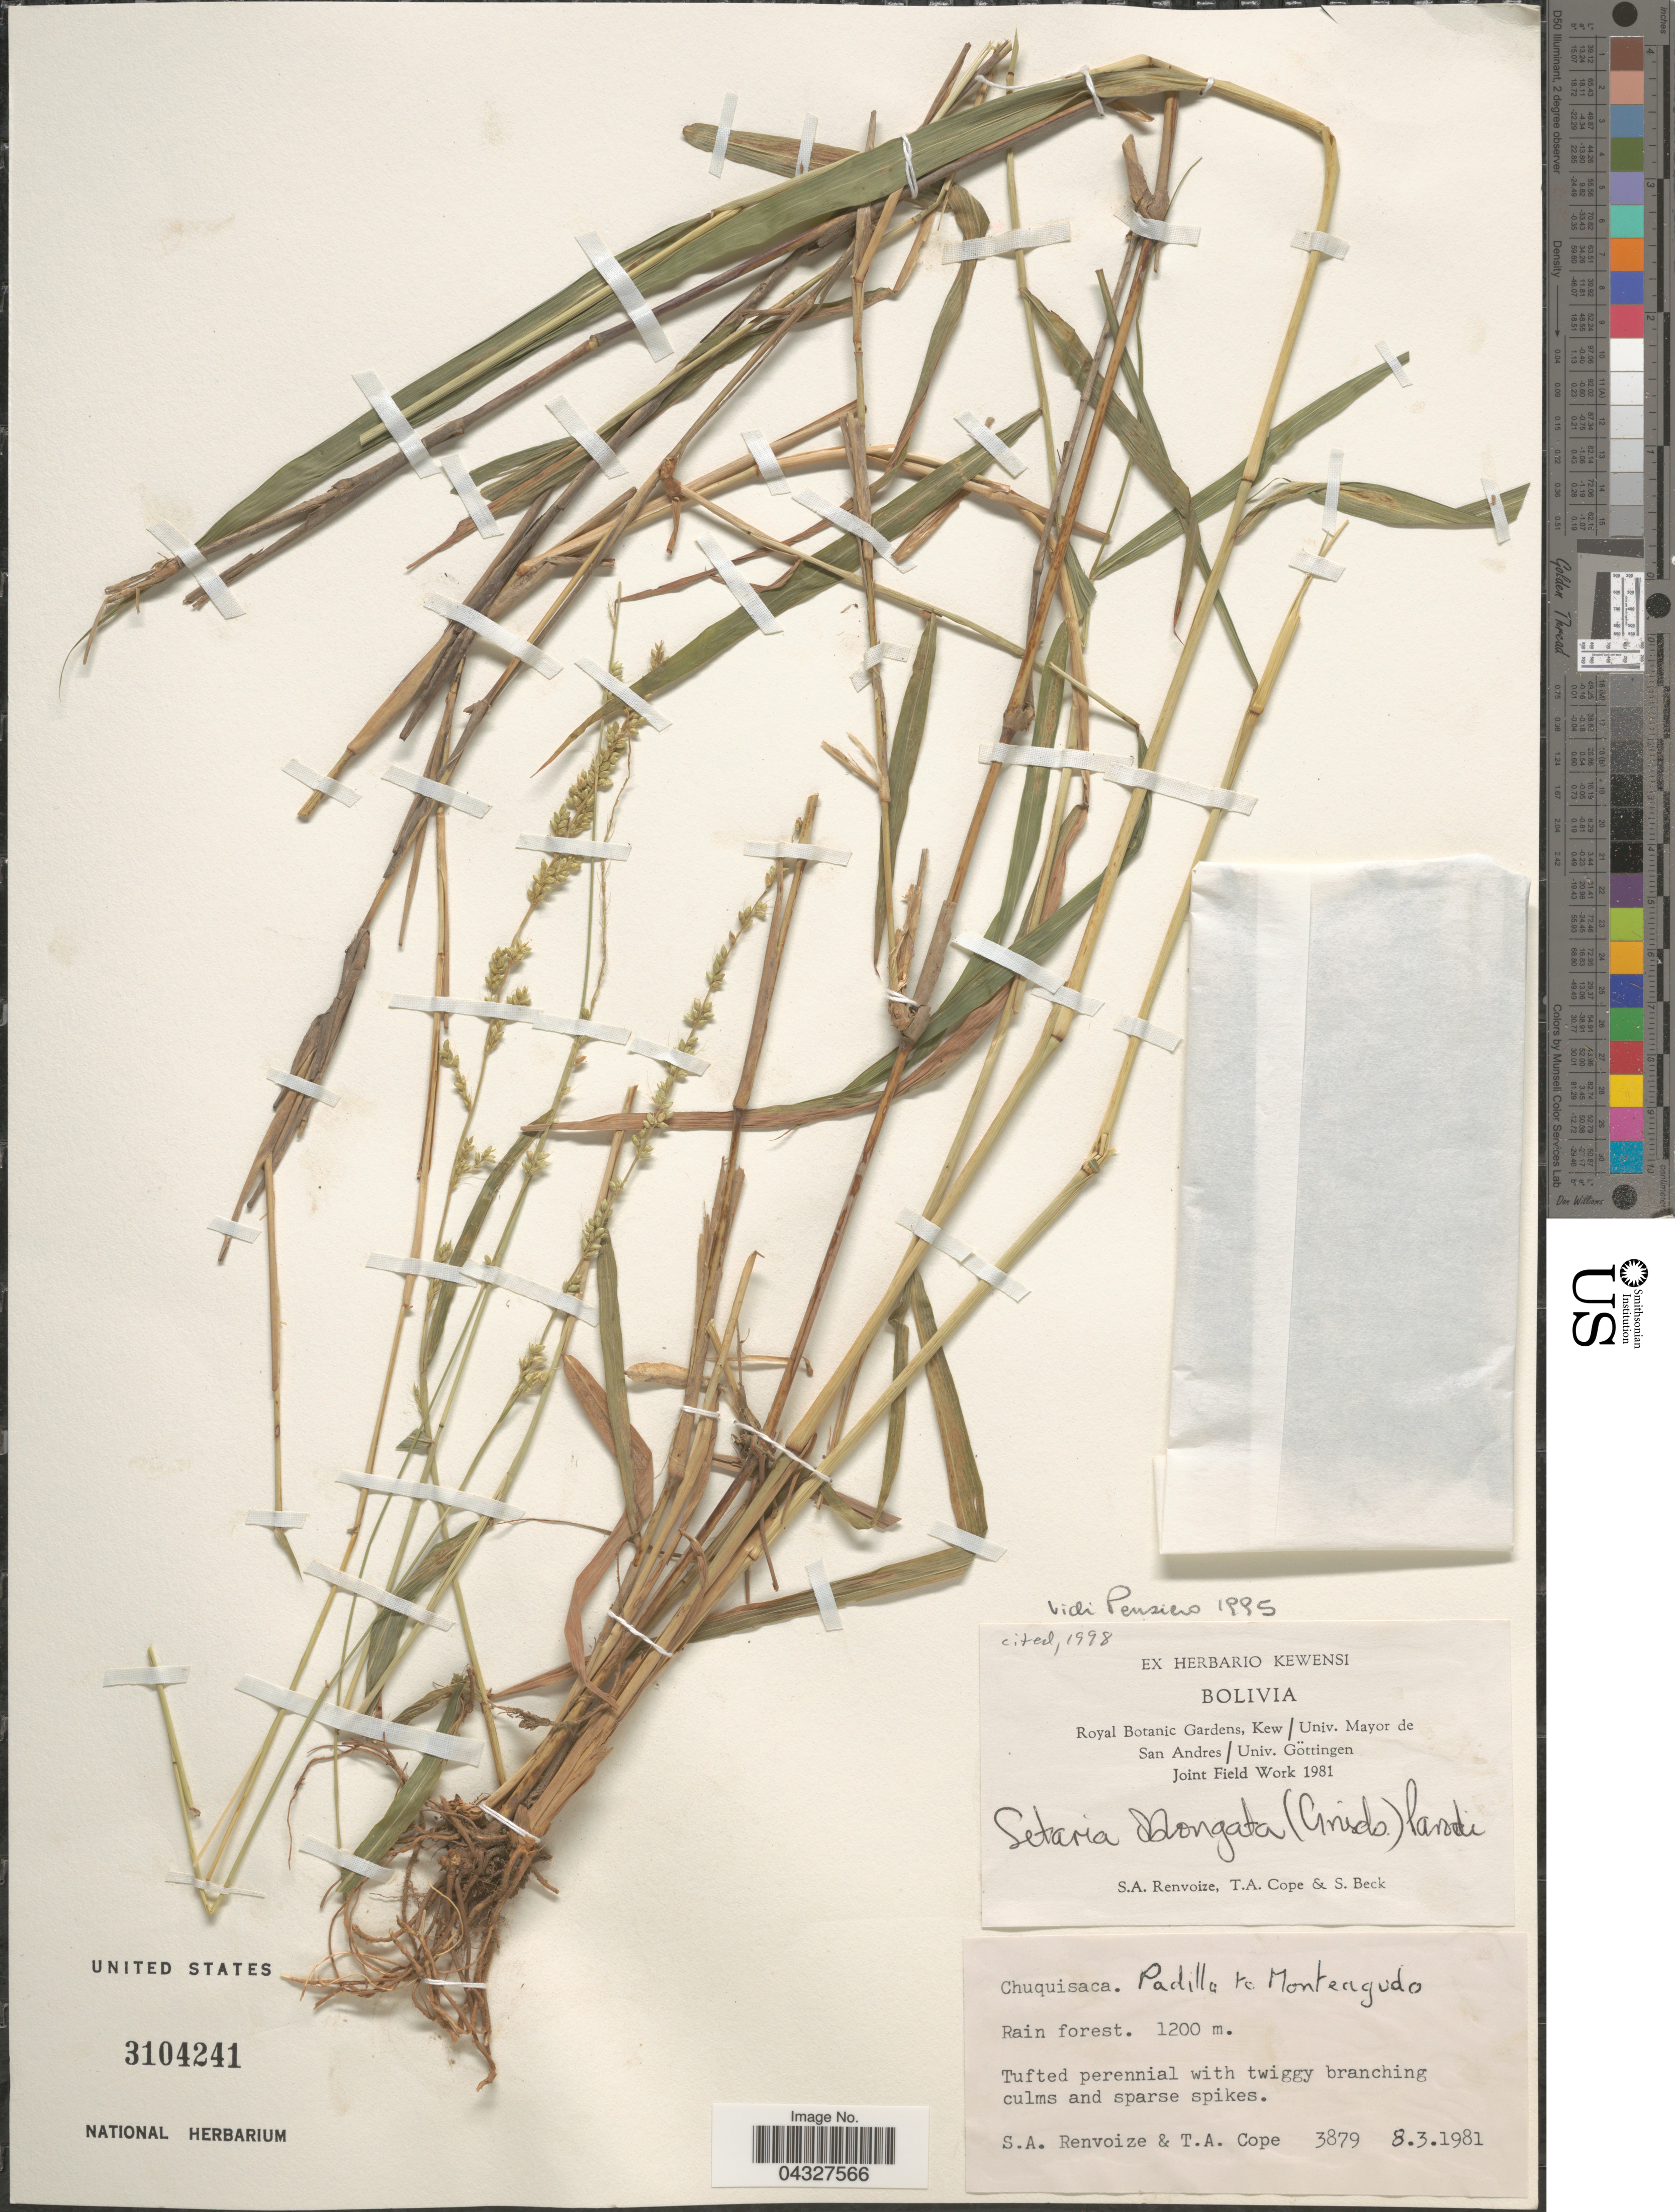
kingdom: Plantae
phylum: Tracheophyta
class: Liliopsida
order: Poales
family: Poaceae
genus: Setaria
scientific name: Setaria oblongata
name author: (Griseb.) Parodi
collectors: S. A. Renvoize, T. A. Cope & S. G. Beck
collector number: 3879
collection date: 1981-03-08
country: Bolivia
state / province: Chuquisaca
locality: Royal Botanic Gardens, Kew/ Univ. Mayor de San Andres/ Univ. Göttingen Joint Field Work 1981 [unsure placement]. Padilla to Monteagudo. Rain forest.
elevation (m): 1200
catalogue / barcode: US 3104241